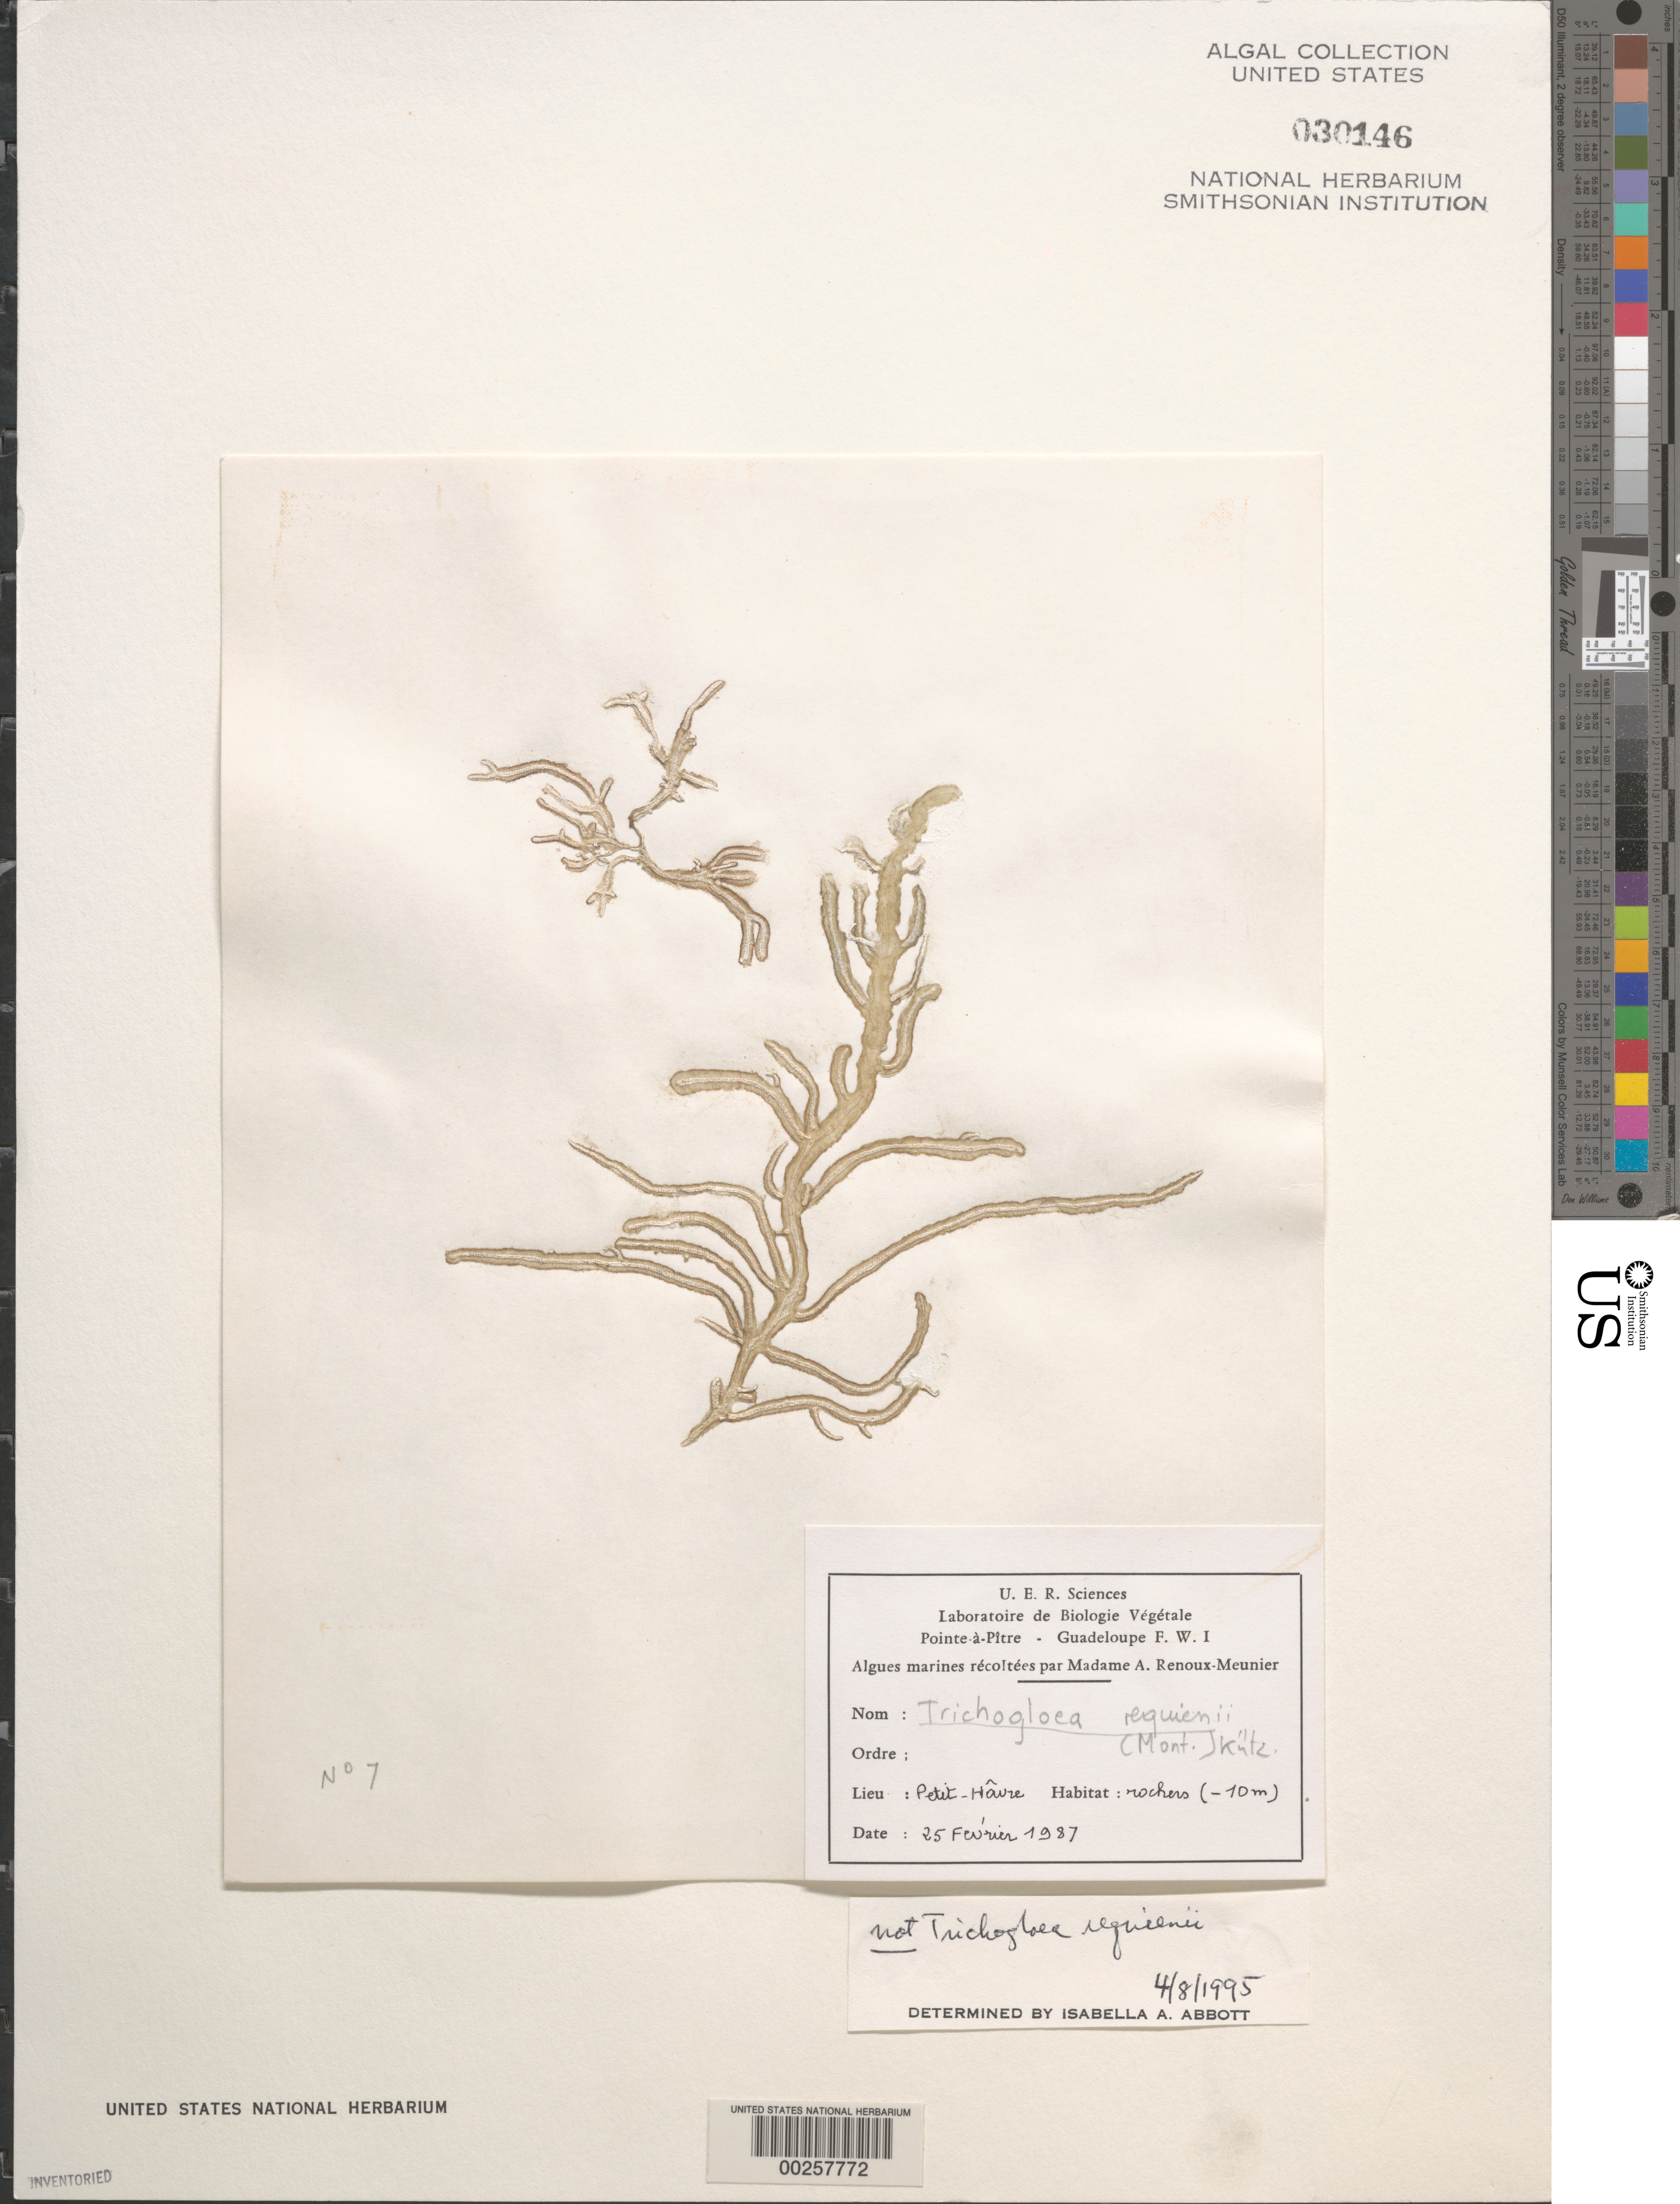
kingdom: Plantae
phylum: Rhodophyta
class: Florideophyceae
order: Nemaliales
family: Liagoraceae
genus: Trichogloea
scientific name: Trichogloea requienii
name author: (Mont.) Kütz.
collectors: A. Renoux-Meunier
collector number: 7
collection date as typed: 25 Feb 1987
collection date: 1987-02-25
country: Guadeloupe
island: Grande Terre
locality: Petit Havre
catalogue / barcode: US 30146